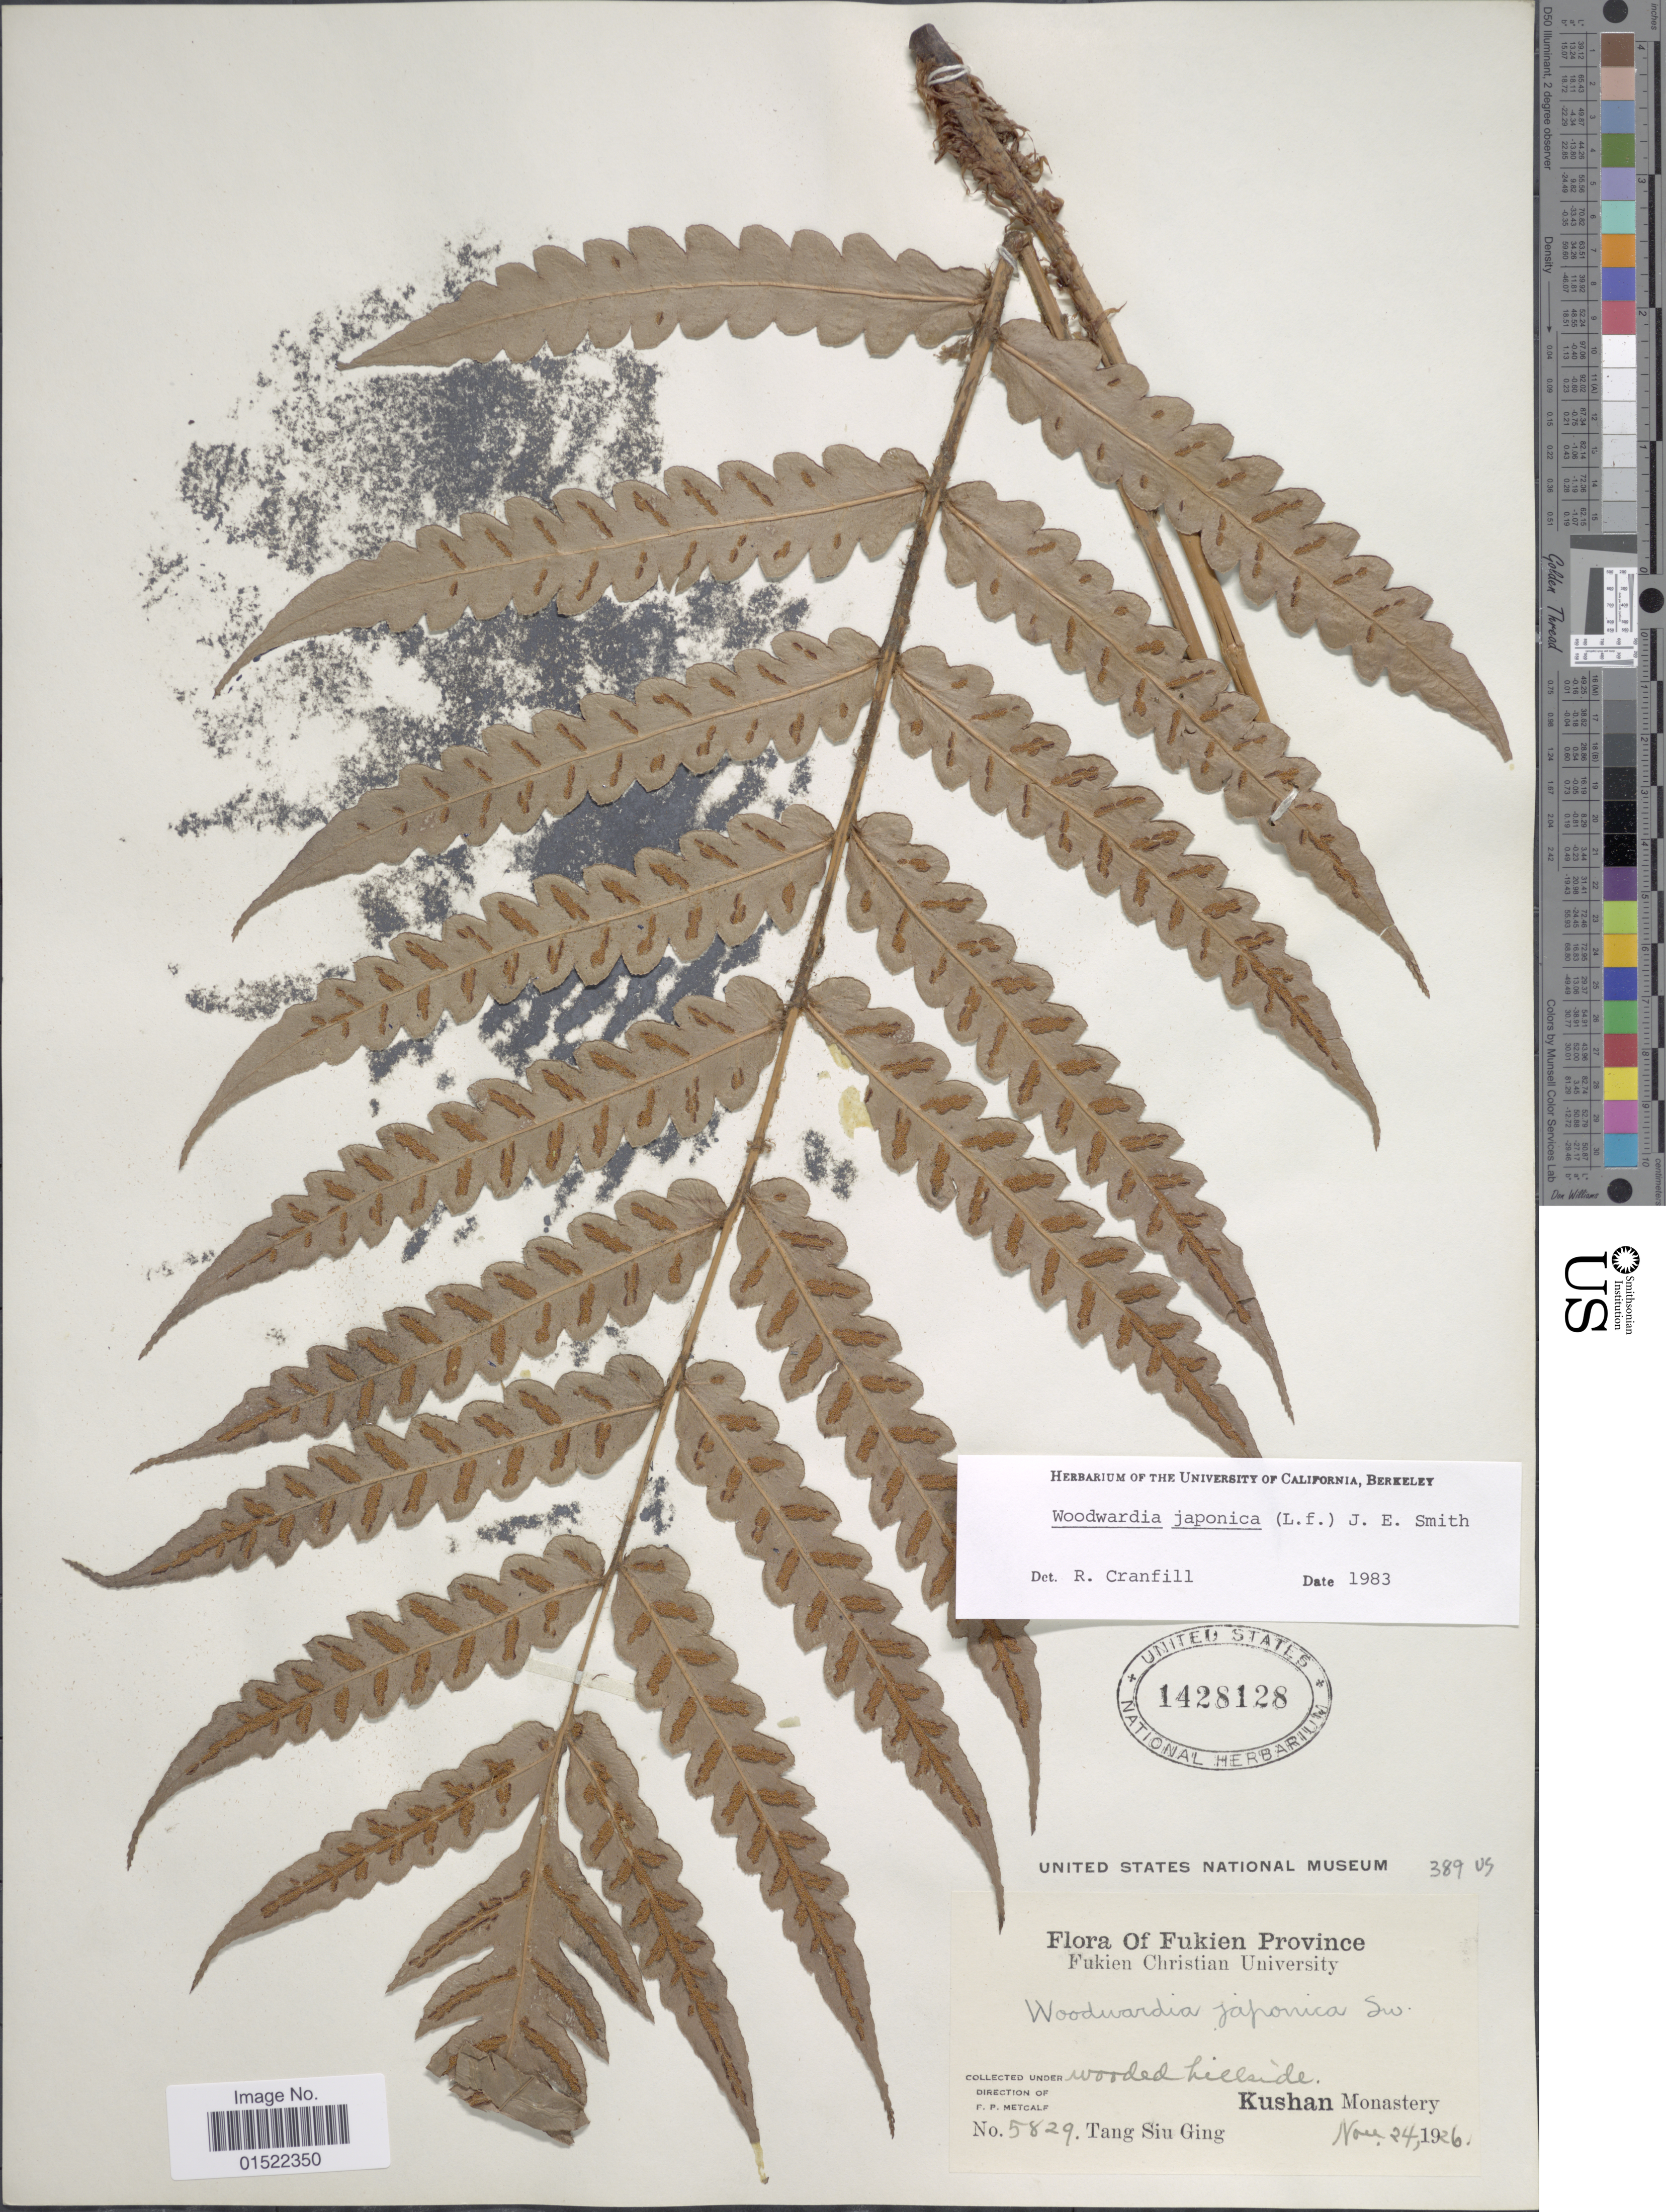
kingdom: Plantae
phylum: Tracheophyta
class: Polypodiopsida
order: Polypodiales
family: Blechnaceae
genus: Woodwardia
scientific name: Woodwardia japonica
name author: (L. f.) Sm.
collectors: T. Ging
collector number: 5829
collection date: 1926-11-24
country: China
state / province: Fujian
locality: Fukien Province, Kushan Monastery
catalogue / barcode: US 1428128